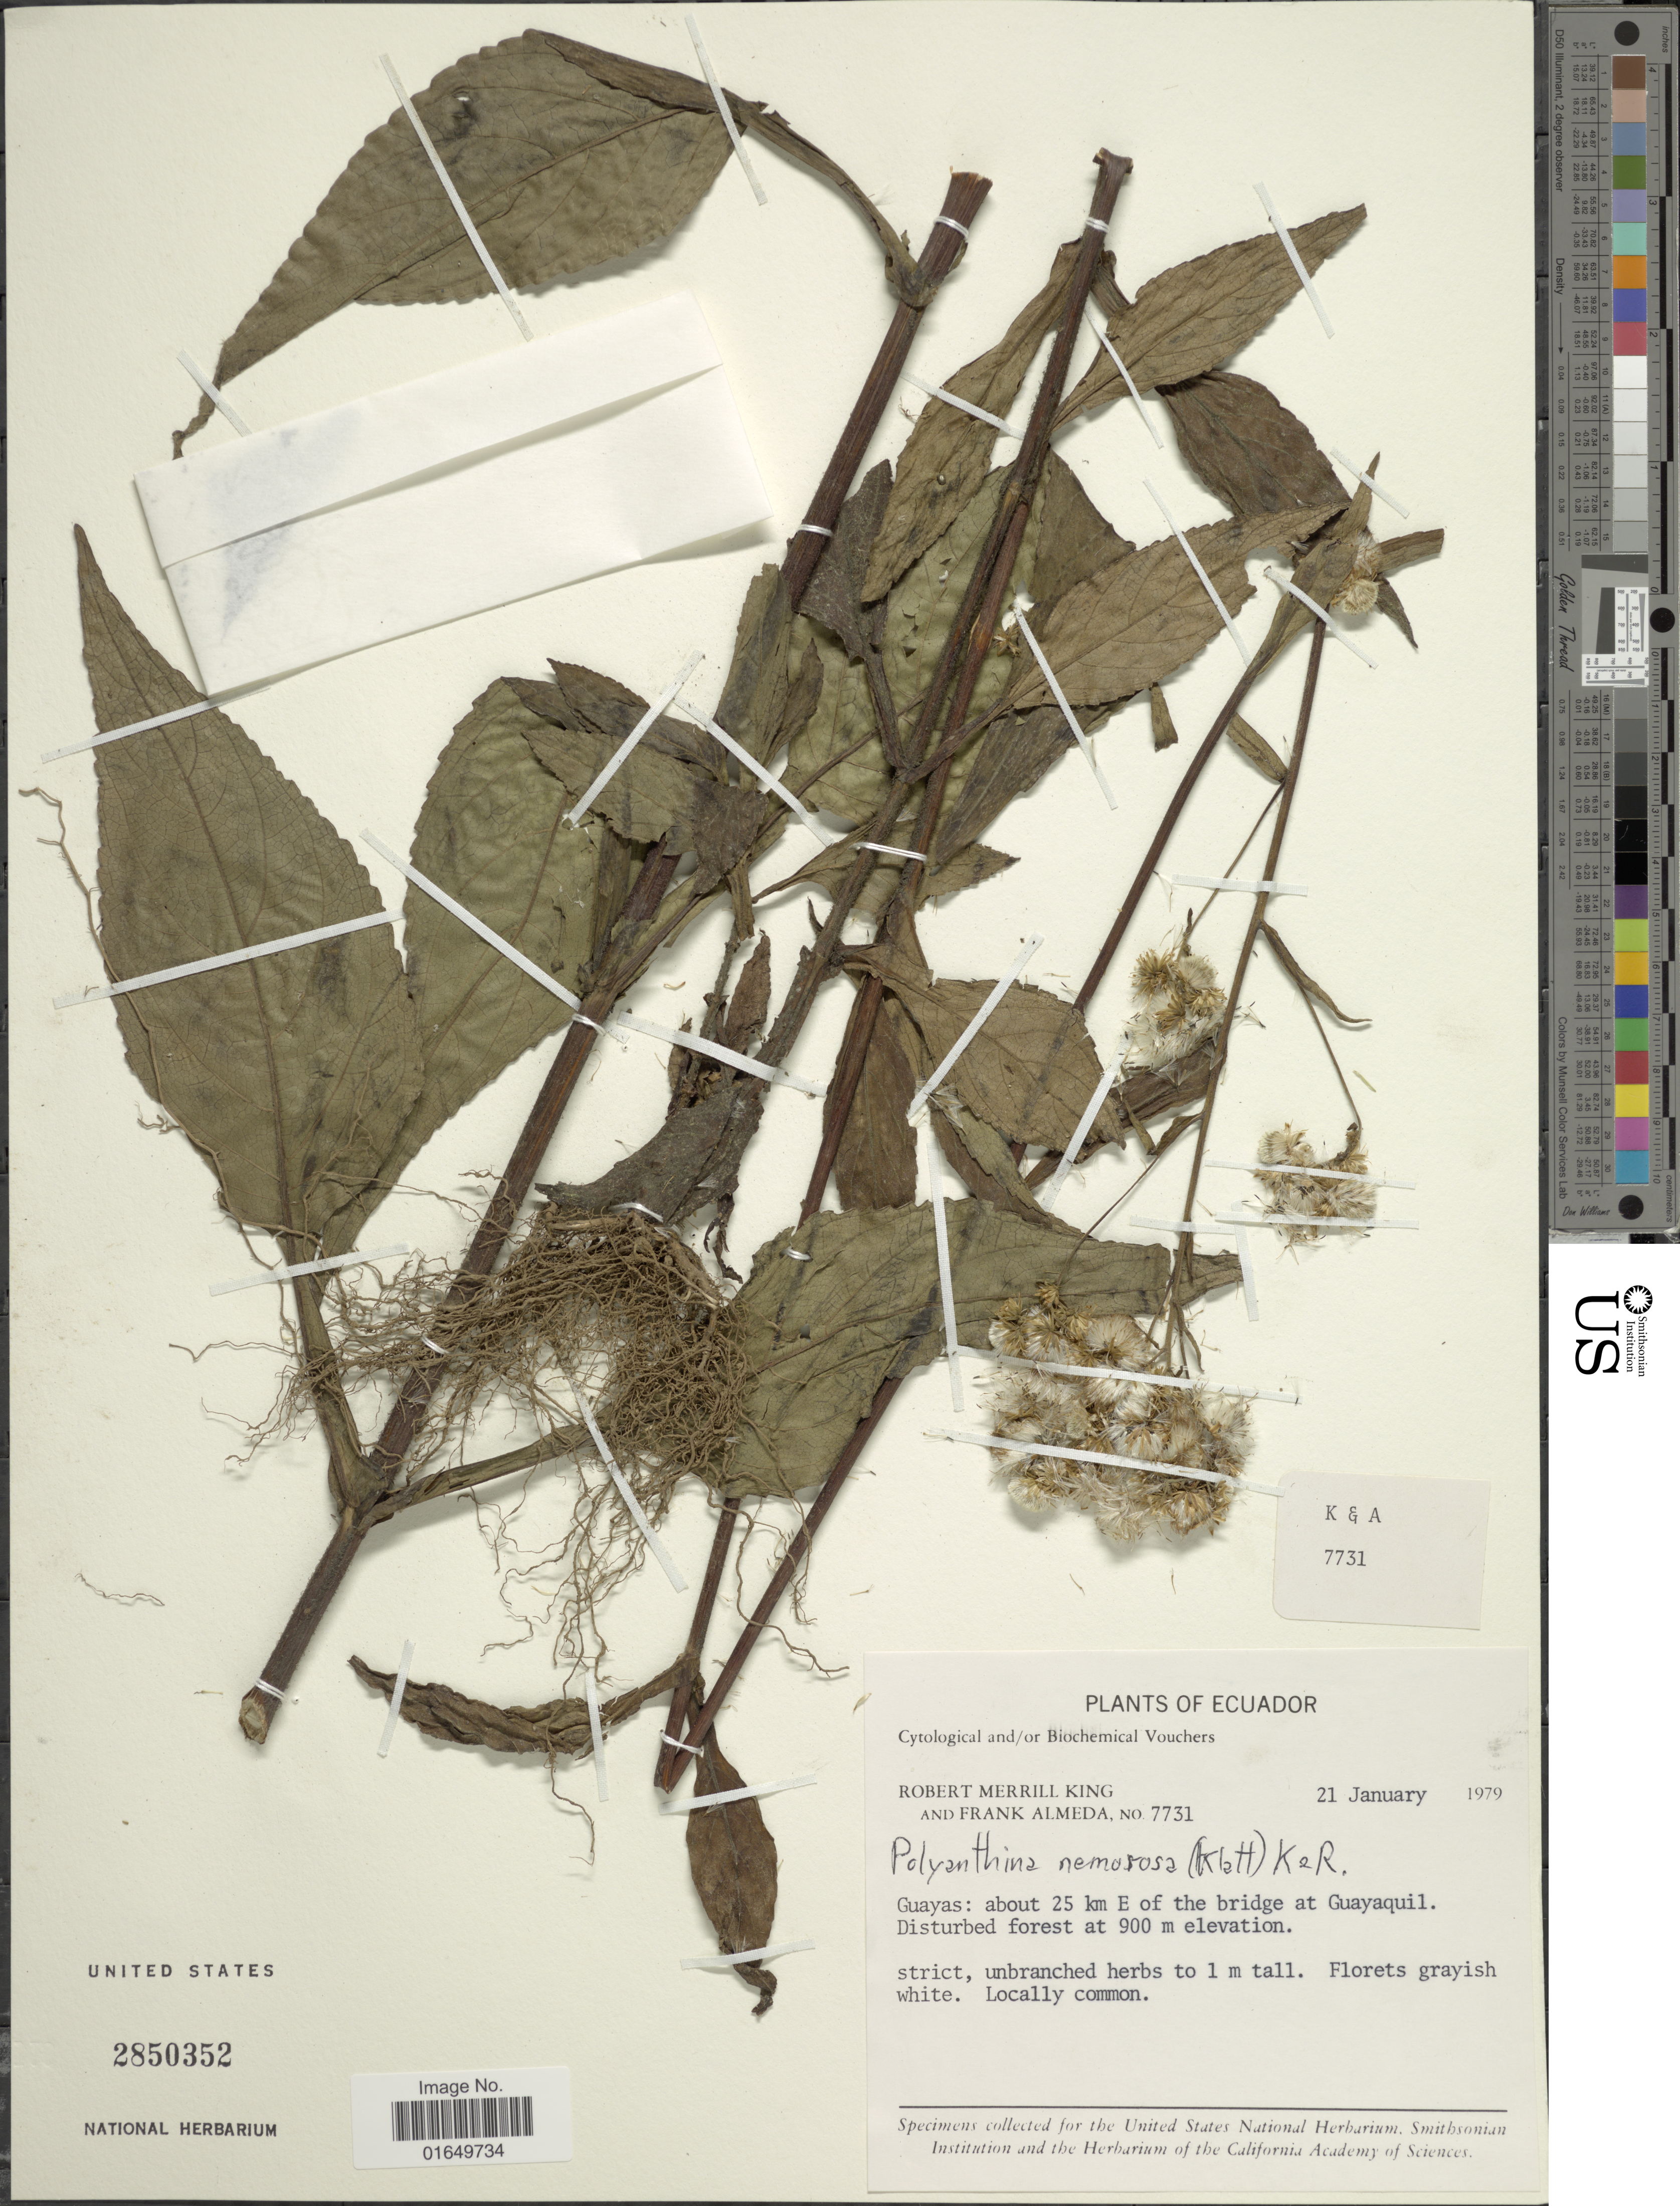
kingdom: Plantae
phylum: Tracheophyta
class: Magnoliopsida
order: Asterales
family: Asteraceae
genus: Polyanthina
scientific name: Polyanthina nemorosa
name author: (Klatt) R.M. King & H. Rob.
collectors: R. M. King & F. Almeda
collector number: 7731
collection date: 1979-01-21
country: Ecuador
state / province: Guayas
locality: About 25 km E of the bridge at Guayaquil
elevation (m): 900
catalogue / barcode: US 2850352